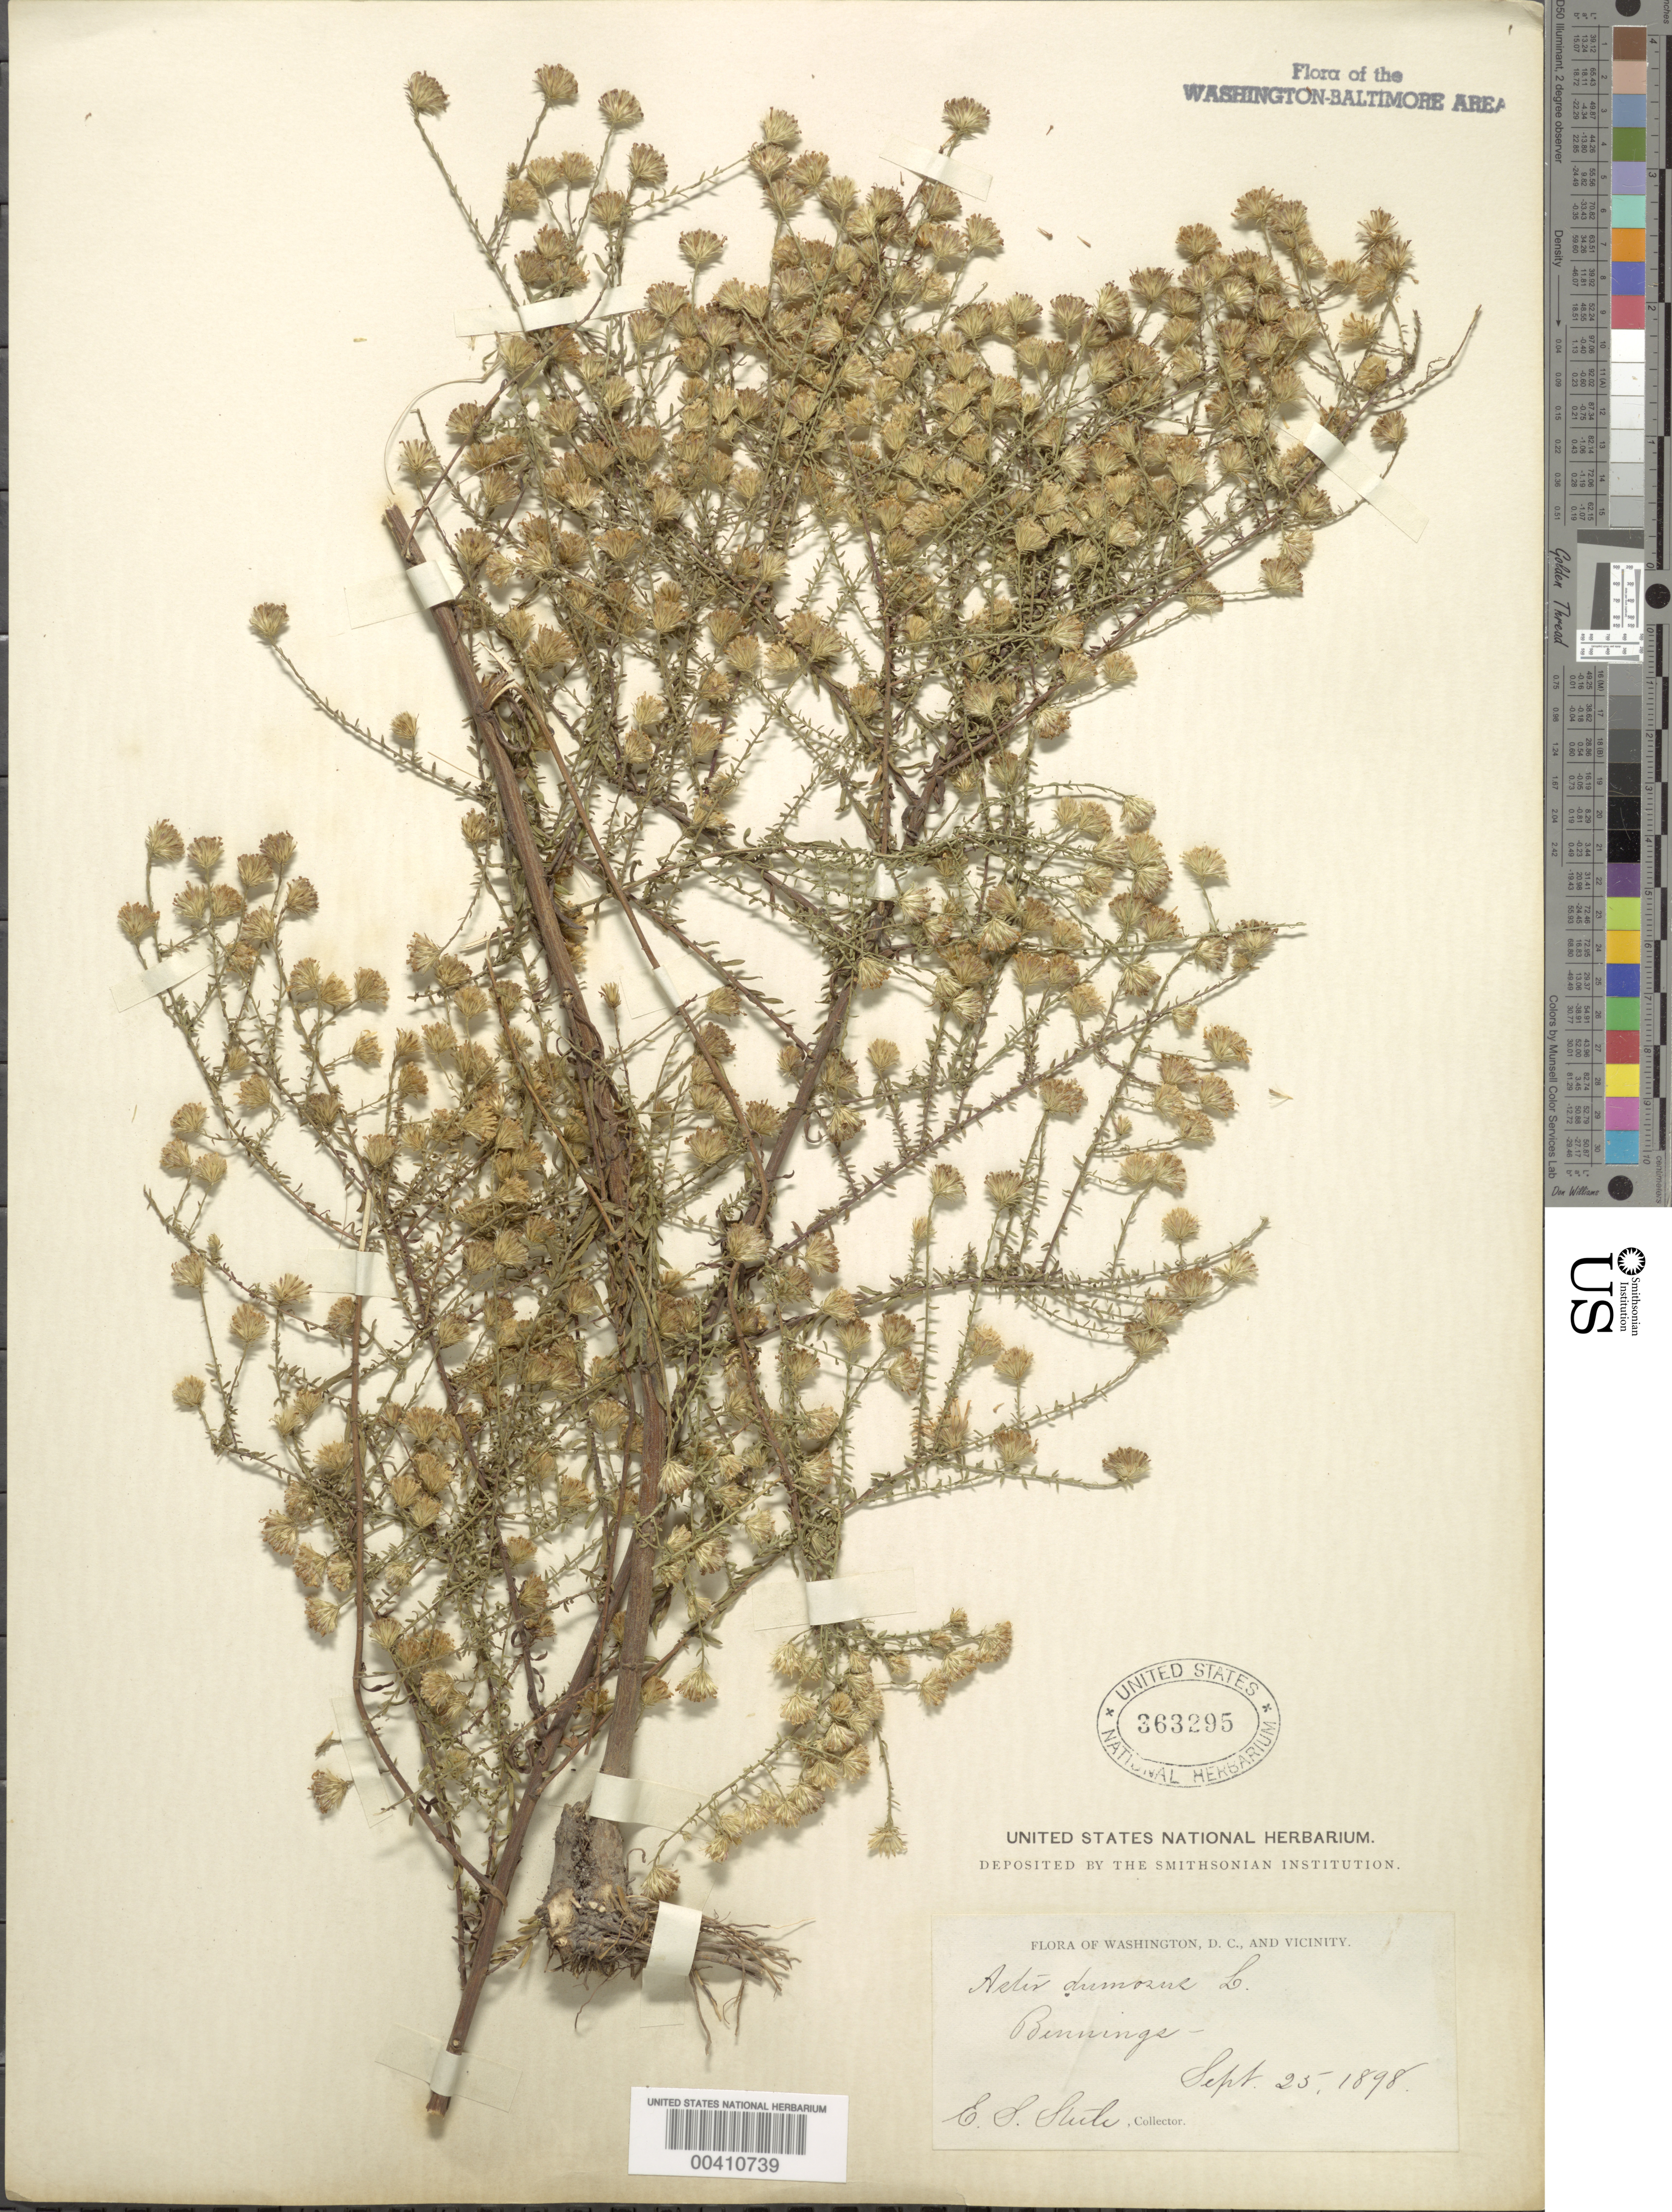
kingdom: Plantae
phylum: Tracheophyta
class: Magnoliopsida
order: Asterales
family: Asteraceae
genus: Symphyotrichum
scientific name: Symphyotrichum dumosum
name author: (L.) G.L. Nesom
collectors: E. Steele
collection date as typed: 25 Sep 1898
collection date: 1898-09-25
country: United States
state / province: District of Columbia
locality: Bennings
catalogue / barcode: US 363295